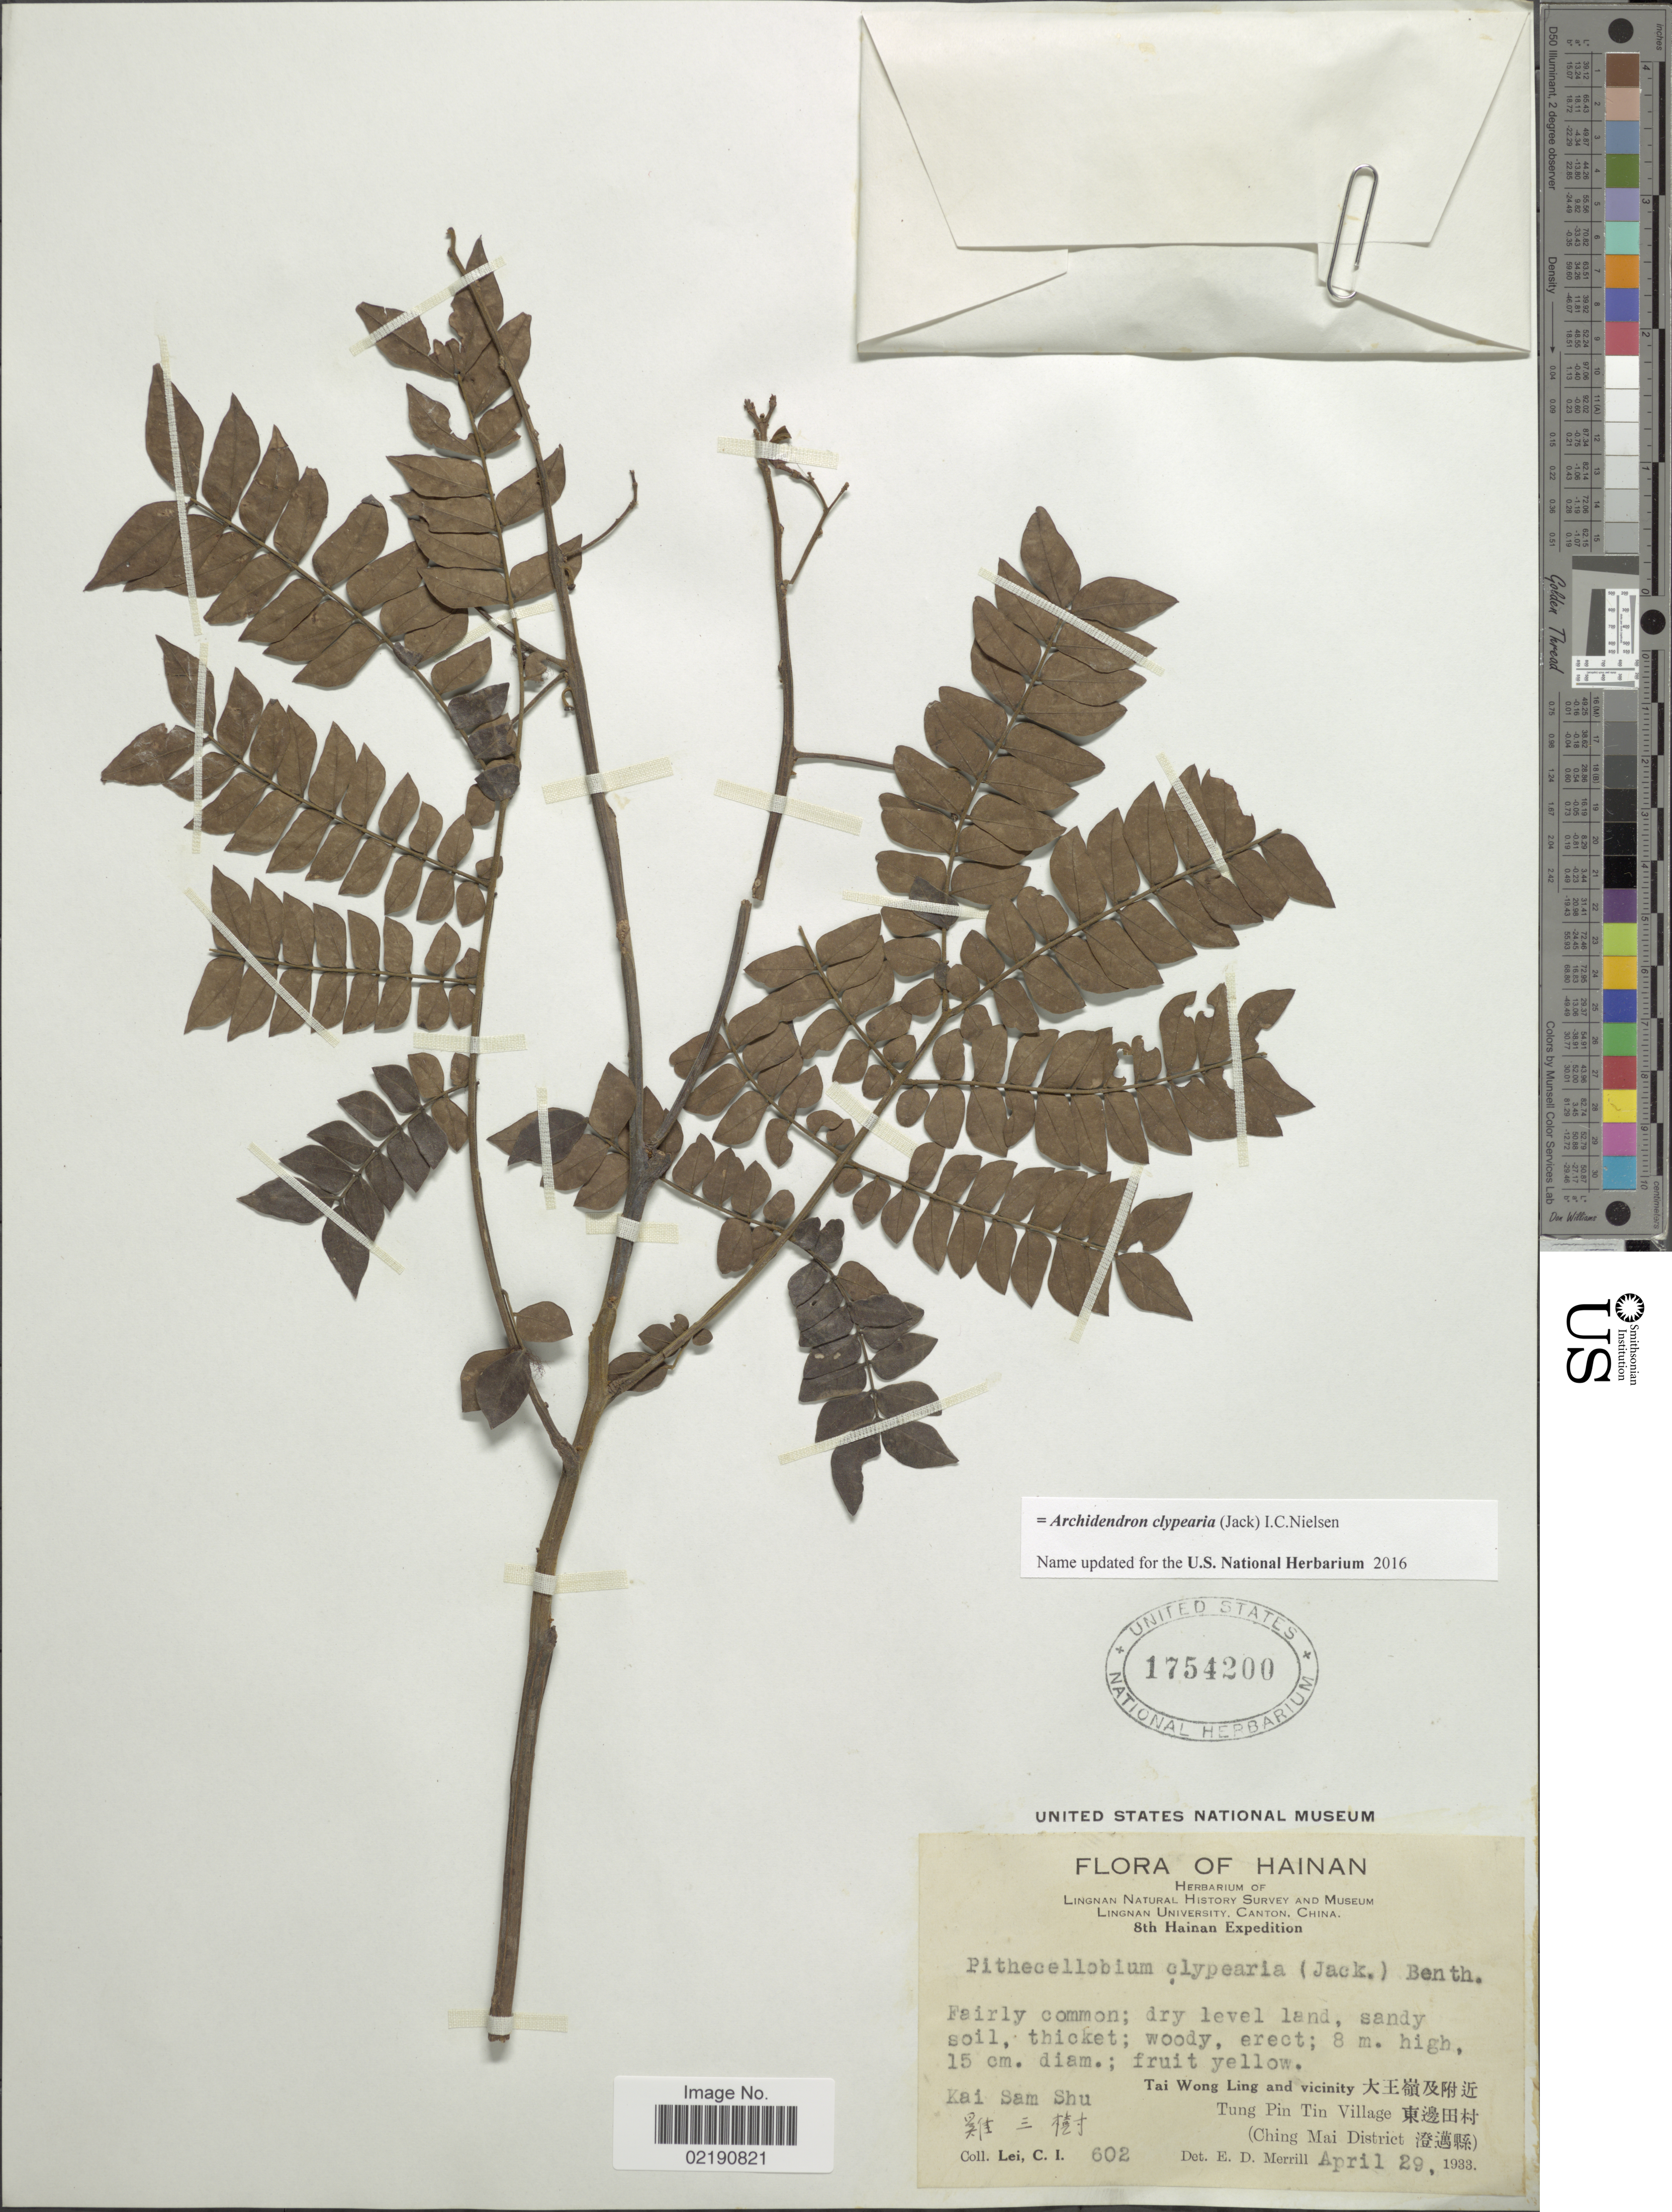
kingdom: Plantae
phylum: Tracheophyta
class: Magnoliopsida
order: Fabales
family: Fabaceae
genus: Archidendron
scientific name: Archidendron clypearia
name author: (Jack) I.C. Nielsen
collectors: C. I. Lei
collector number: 602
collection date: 1933-04-29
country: China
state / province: Hainan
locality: Tai Wong Ling and vicinity, Tung Pin Tin Village (Ching Mai District), Kai Sam Shu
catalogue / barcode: US 1754200